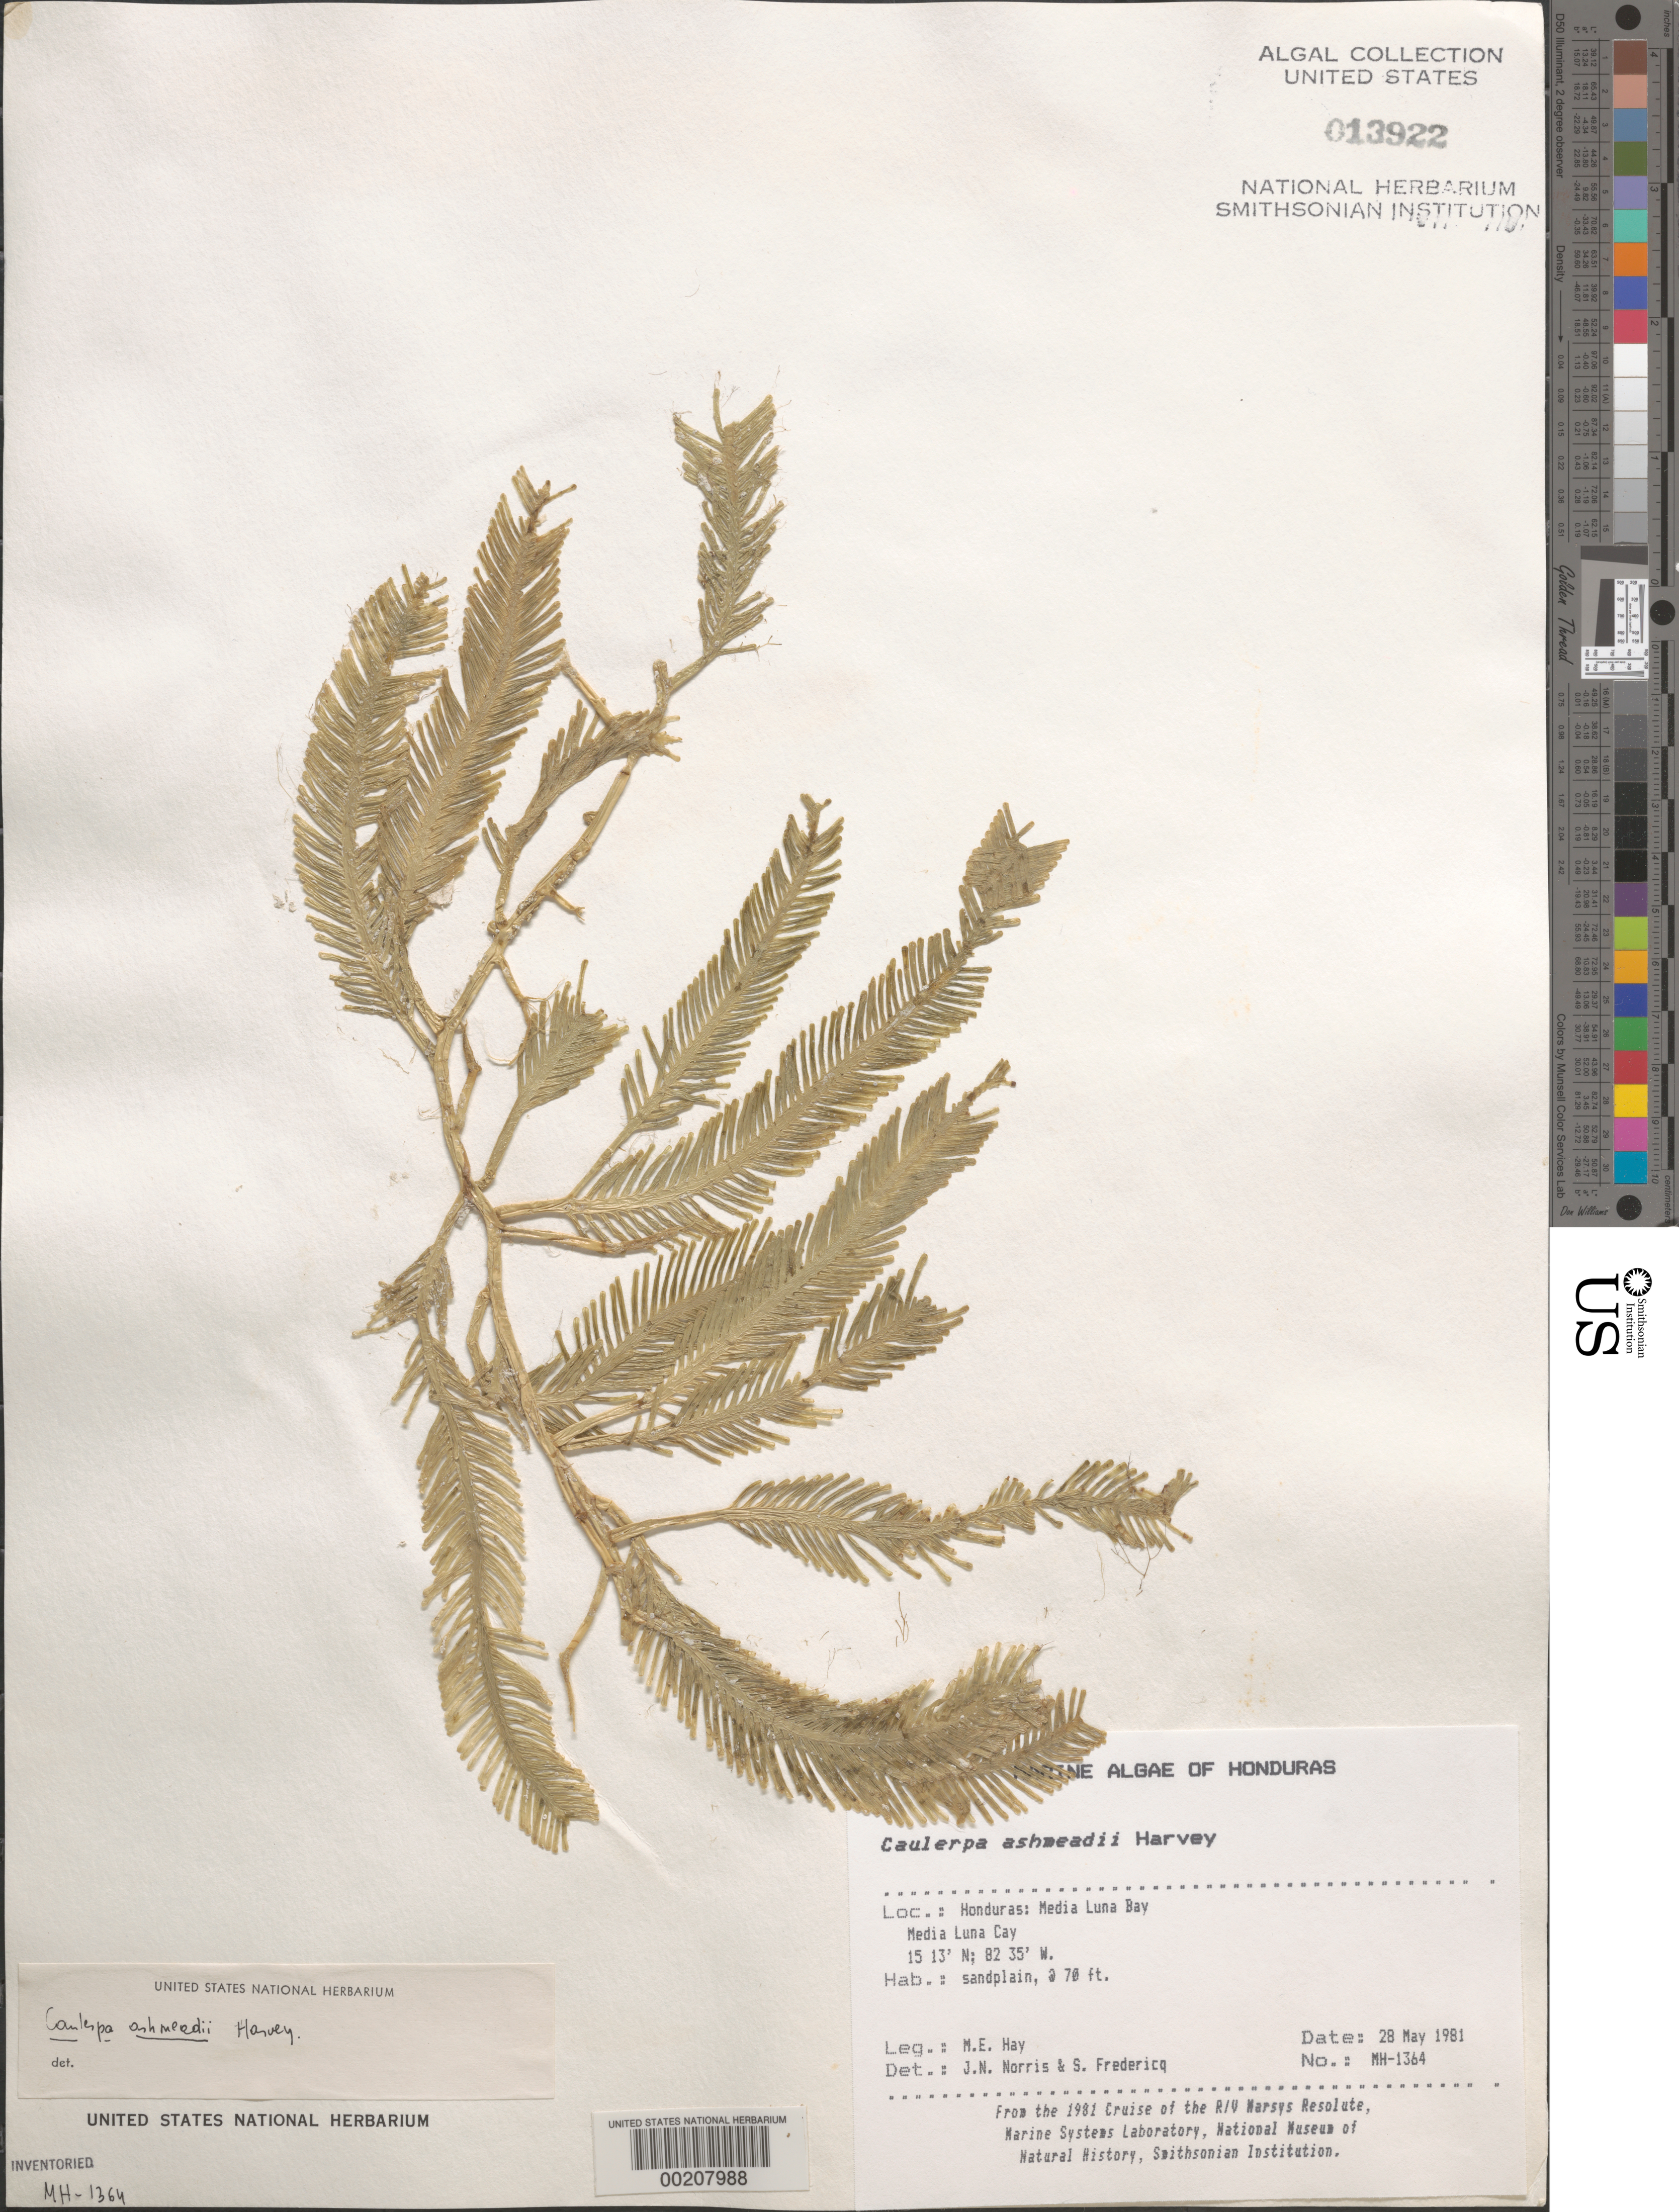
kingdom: Plantae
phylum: Chlorophyta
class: Ulvophyceae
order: Bryopsidales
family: Caulerpaceae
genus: Caulerpa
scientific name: Caulerpa ashmeadii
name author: Harv.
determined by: Norris, J. N.; Fredericq, S.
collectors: M. E. Hay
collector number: MEH-1364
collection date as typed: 28 May 1981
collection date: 1981-05-28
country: Honduras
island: Media Luna Cay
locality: Media Luna Bay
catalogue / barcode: US 13922